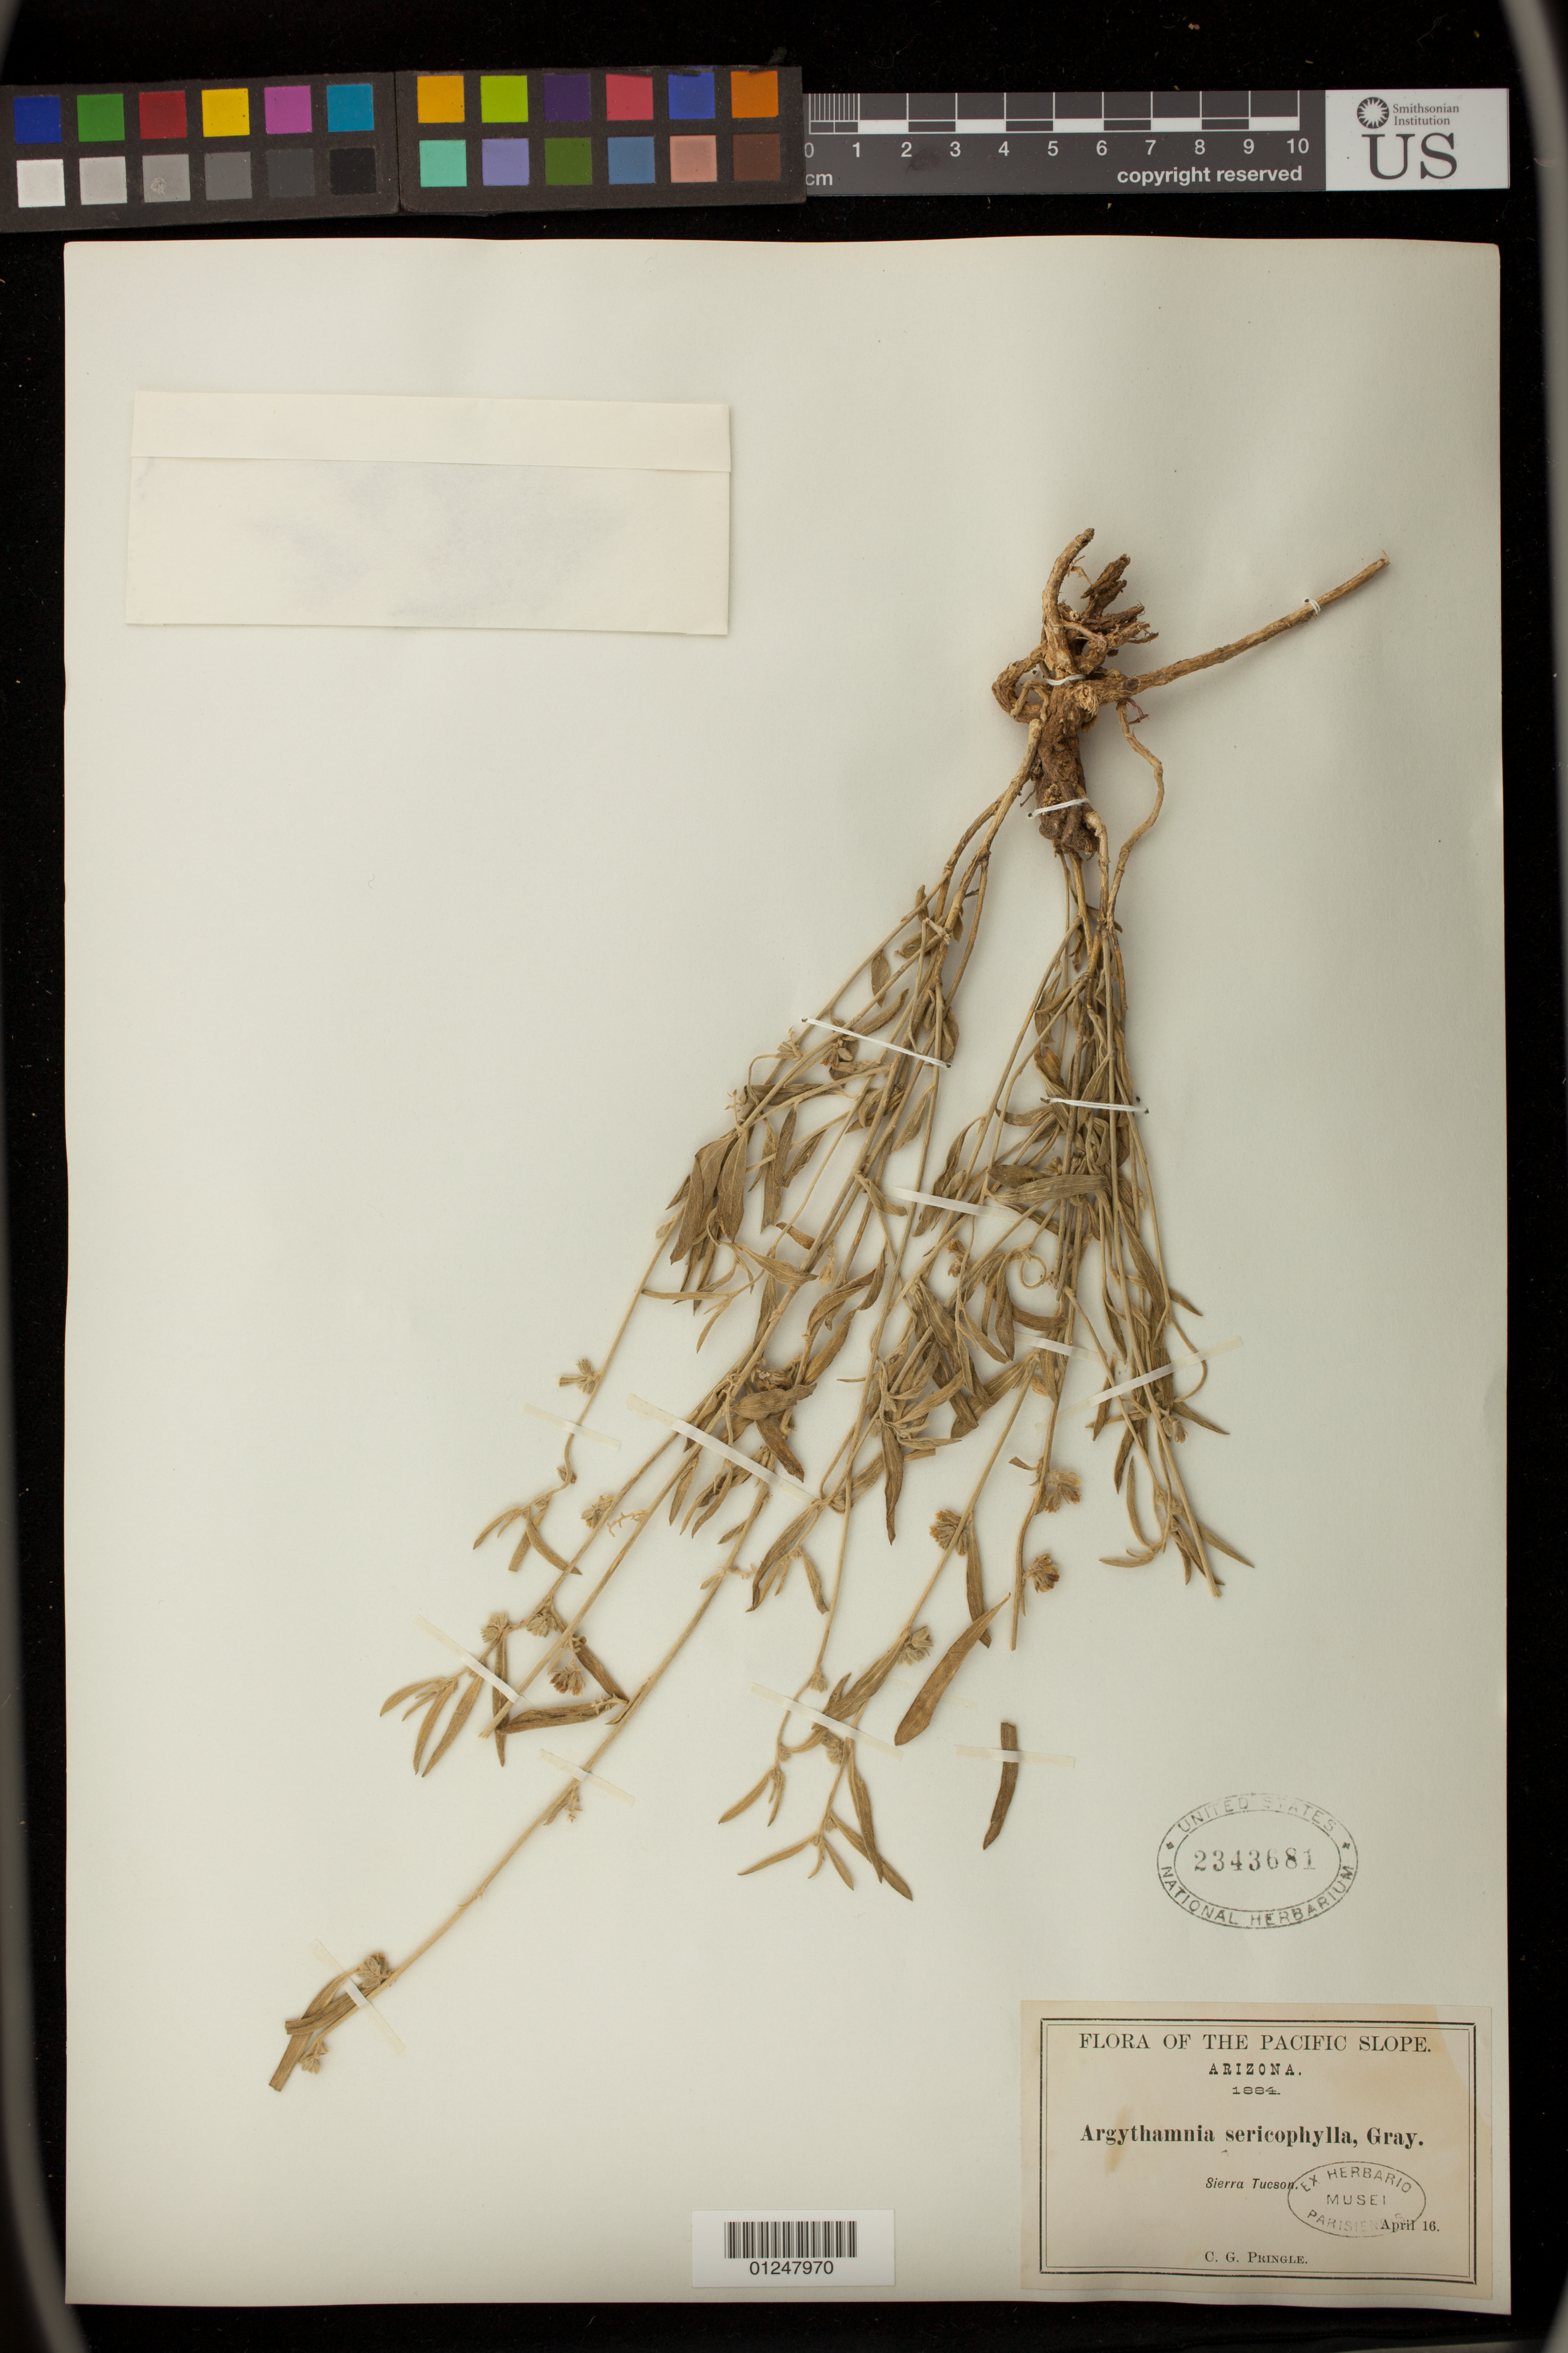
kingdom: Plantae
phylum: Tracheophyta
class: Magnoliopsida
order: Malpighiales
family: Euphorbiaceae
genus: Argythamnia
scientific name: Argythamnia lanceolata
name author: (Benth.) Müll. Arg.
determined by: Külkamp, Josimar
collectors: C. G. Pringle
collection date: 1884-04-16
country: United States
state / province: Arizona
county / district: Pinal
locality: Sierra Tucson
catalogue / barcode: US 2343681